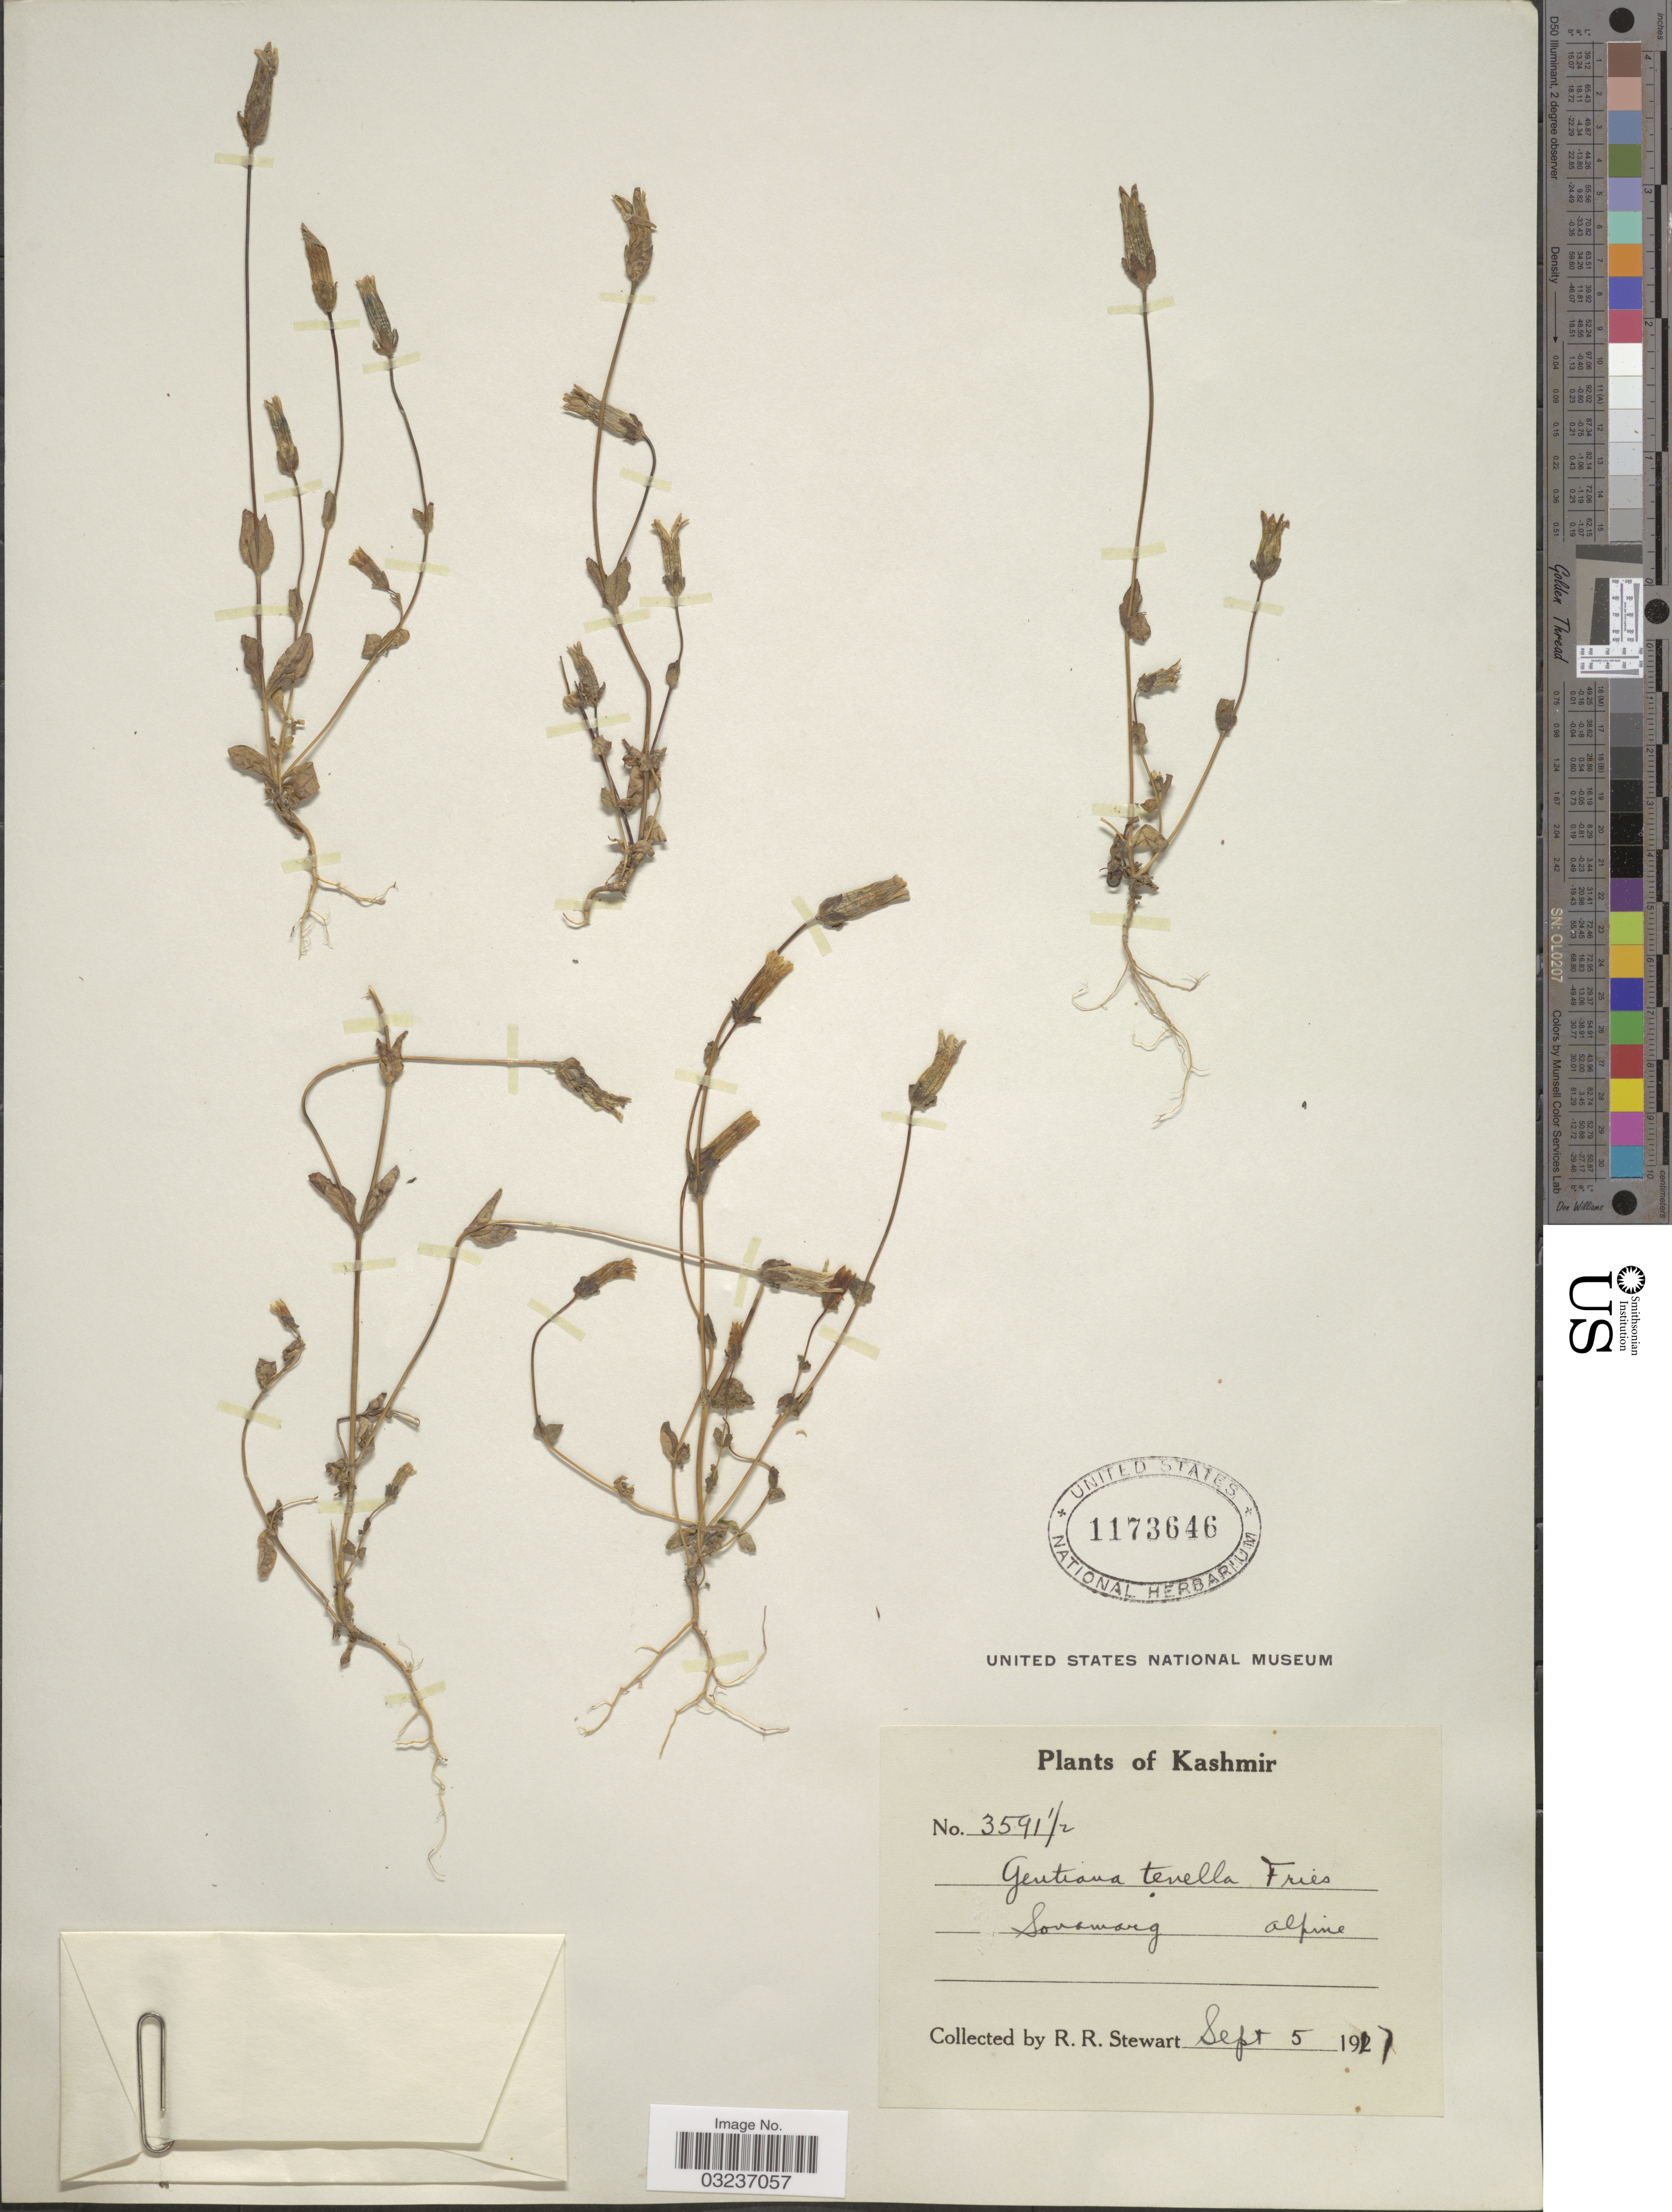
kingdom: Plantae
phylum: Tracheophyta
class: Magnoliopsida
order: Gentianales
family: Gentianaceae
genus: Gentiana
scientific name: Gentiana tenella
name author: Rottb.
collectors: R. Stewart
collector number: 3591½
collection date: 1917-09-05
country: India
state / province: Jammu and Kashmir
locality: Kashmir, Sonamarg, alpine.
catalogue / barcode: US 1173646